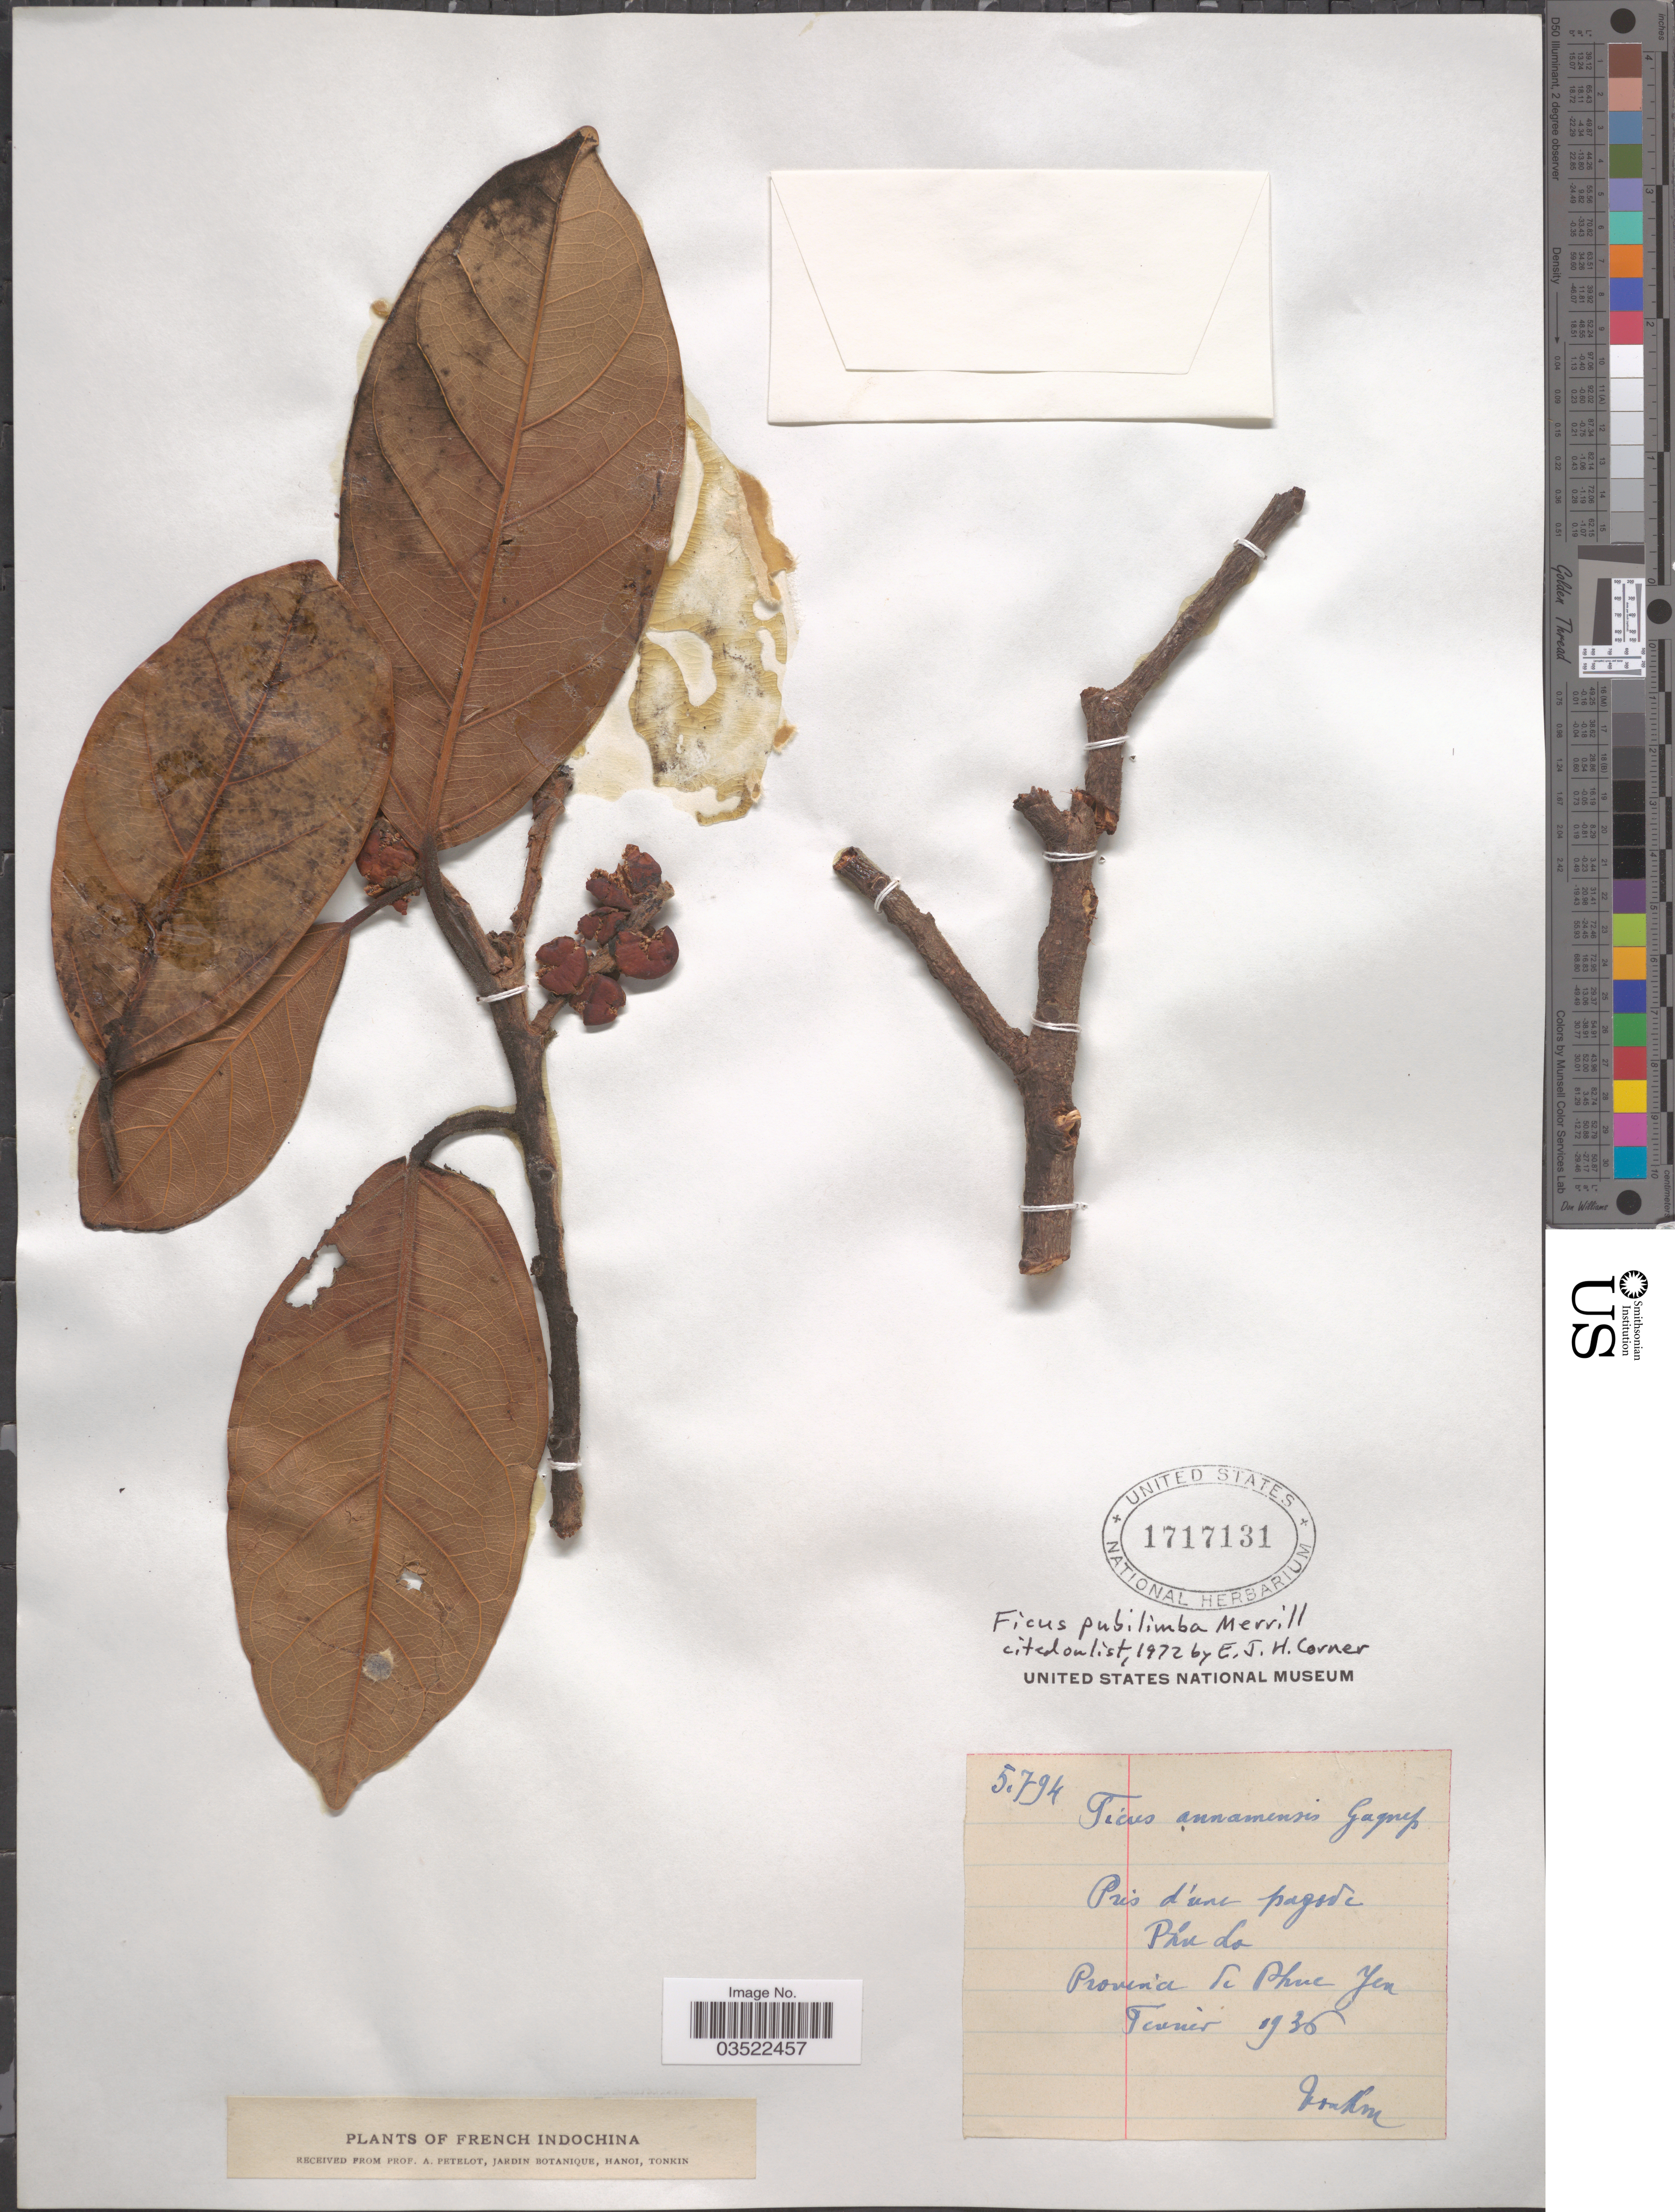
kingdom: Plantae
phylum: Tracheophyta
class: Magnoliopsida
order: Rosales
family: Moraceae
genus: Ficus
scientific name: Ficus pubilimba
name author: Merr.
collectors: A. Petelot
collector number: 5794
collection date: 1936-02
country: Vietnam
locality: French Indochina. Prés d'une pagode Pán* Lo. Province de Phuc Yen.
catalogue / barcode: US 1717131